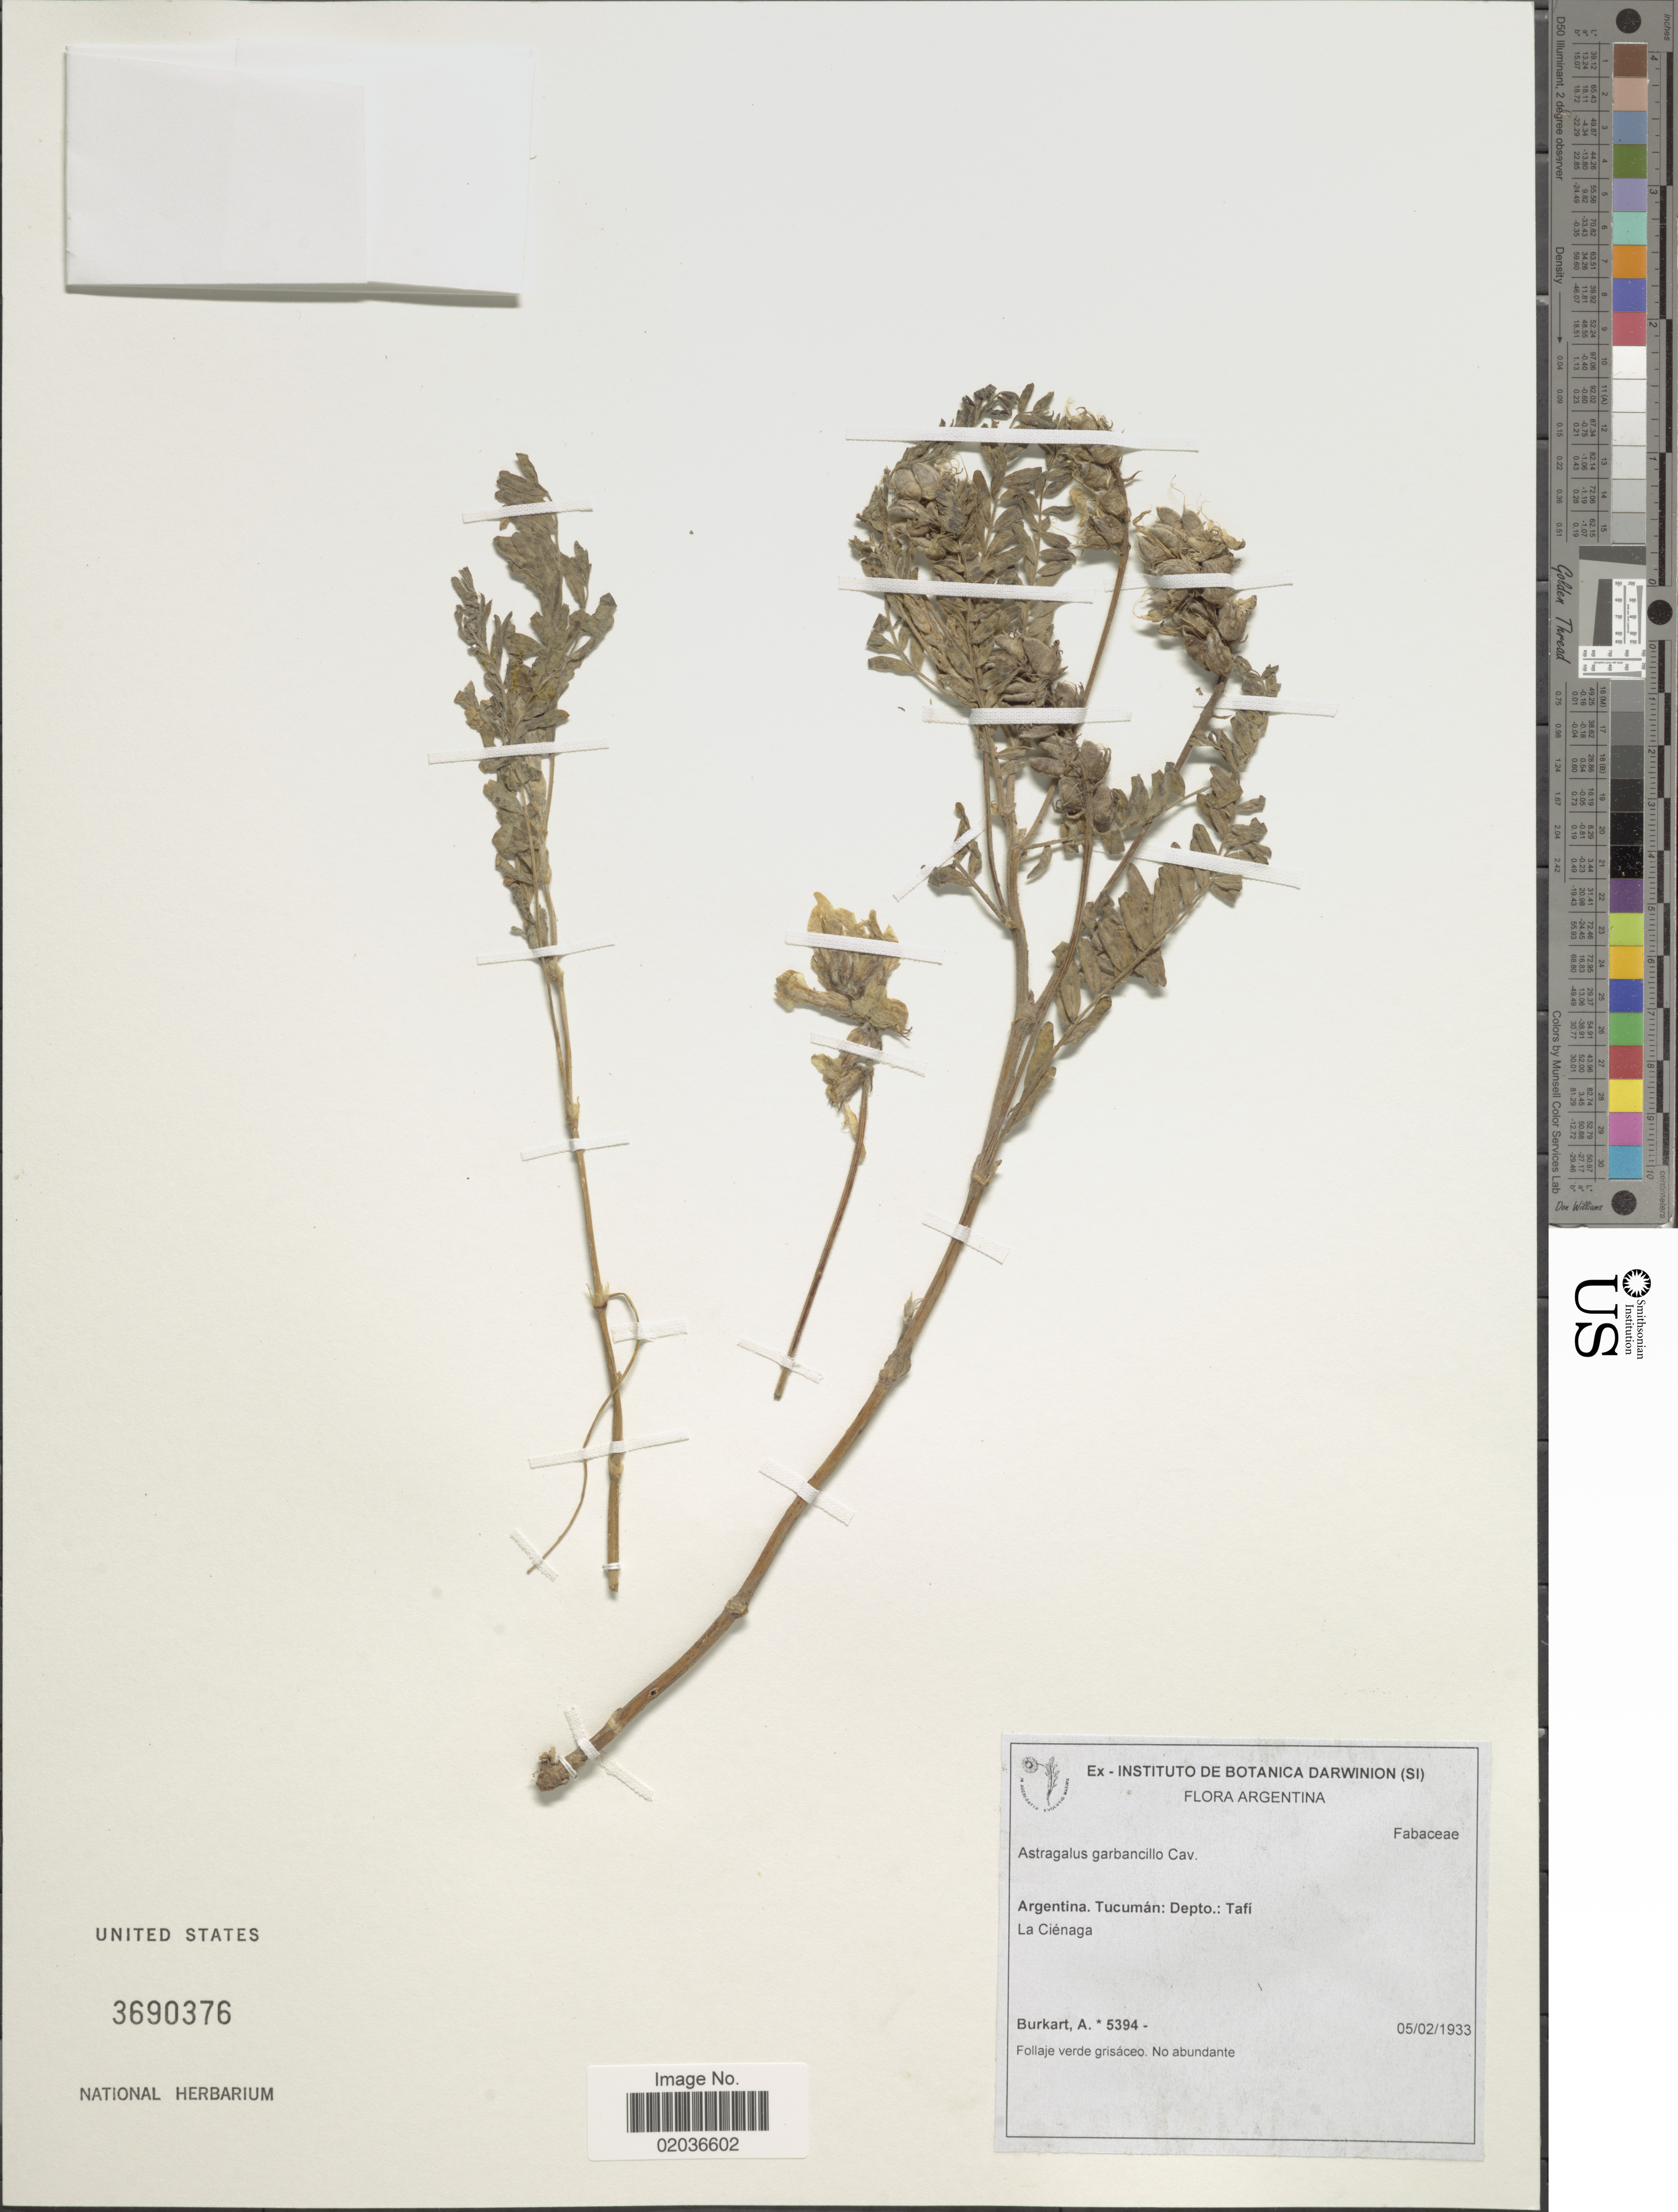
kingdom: Plantae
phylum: Tracheophyta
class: Magnoliopsida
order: Fabales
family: Fabaceae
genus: Astragalus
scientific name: Astragalus garbancillo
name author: Cav.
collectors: A. E. Burkart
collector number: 5394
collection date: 1933-02-05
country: Argentina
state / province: Tucuman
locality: Depto.: Tafi. la Ciénaga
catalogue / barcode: US 3690376